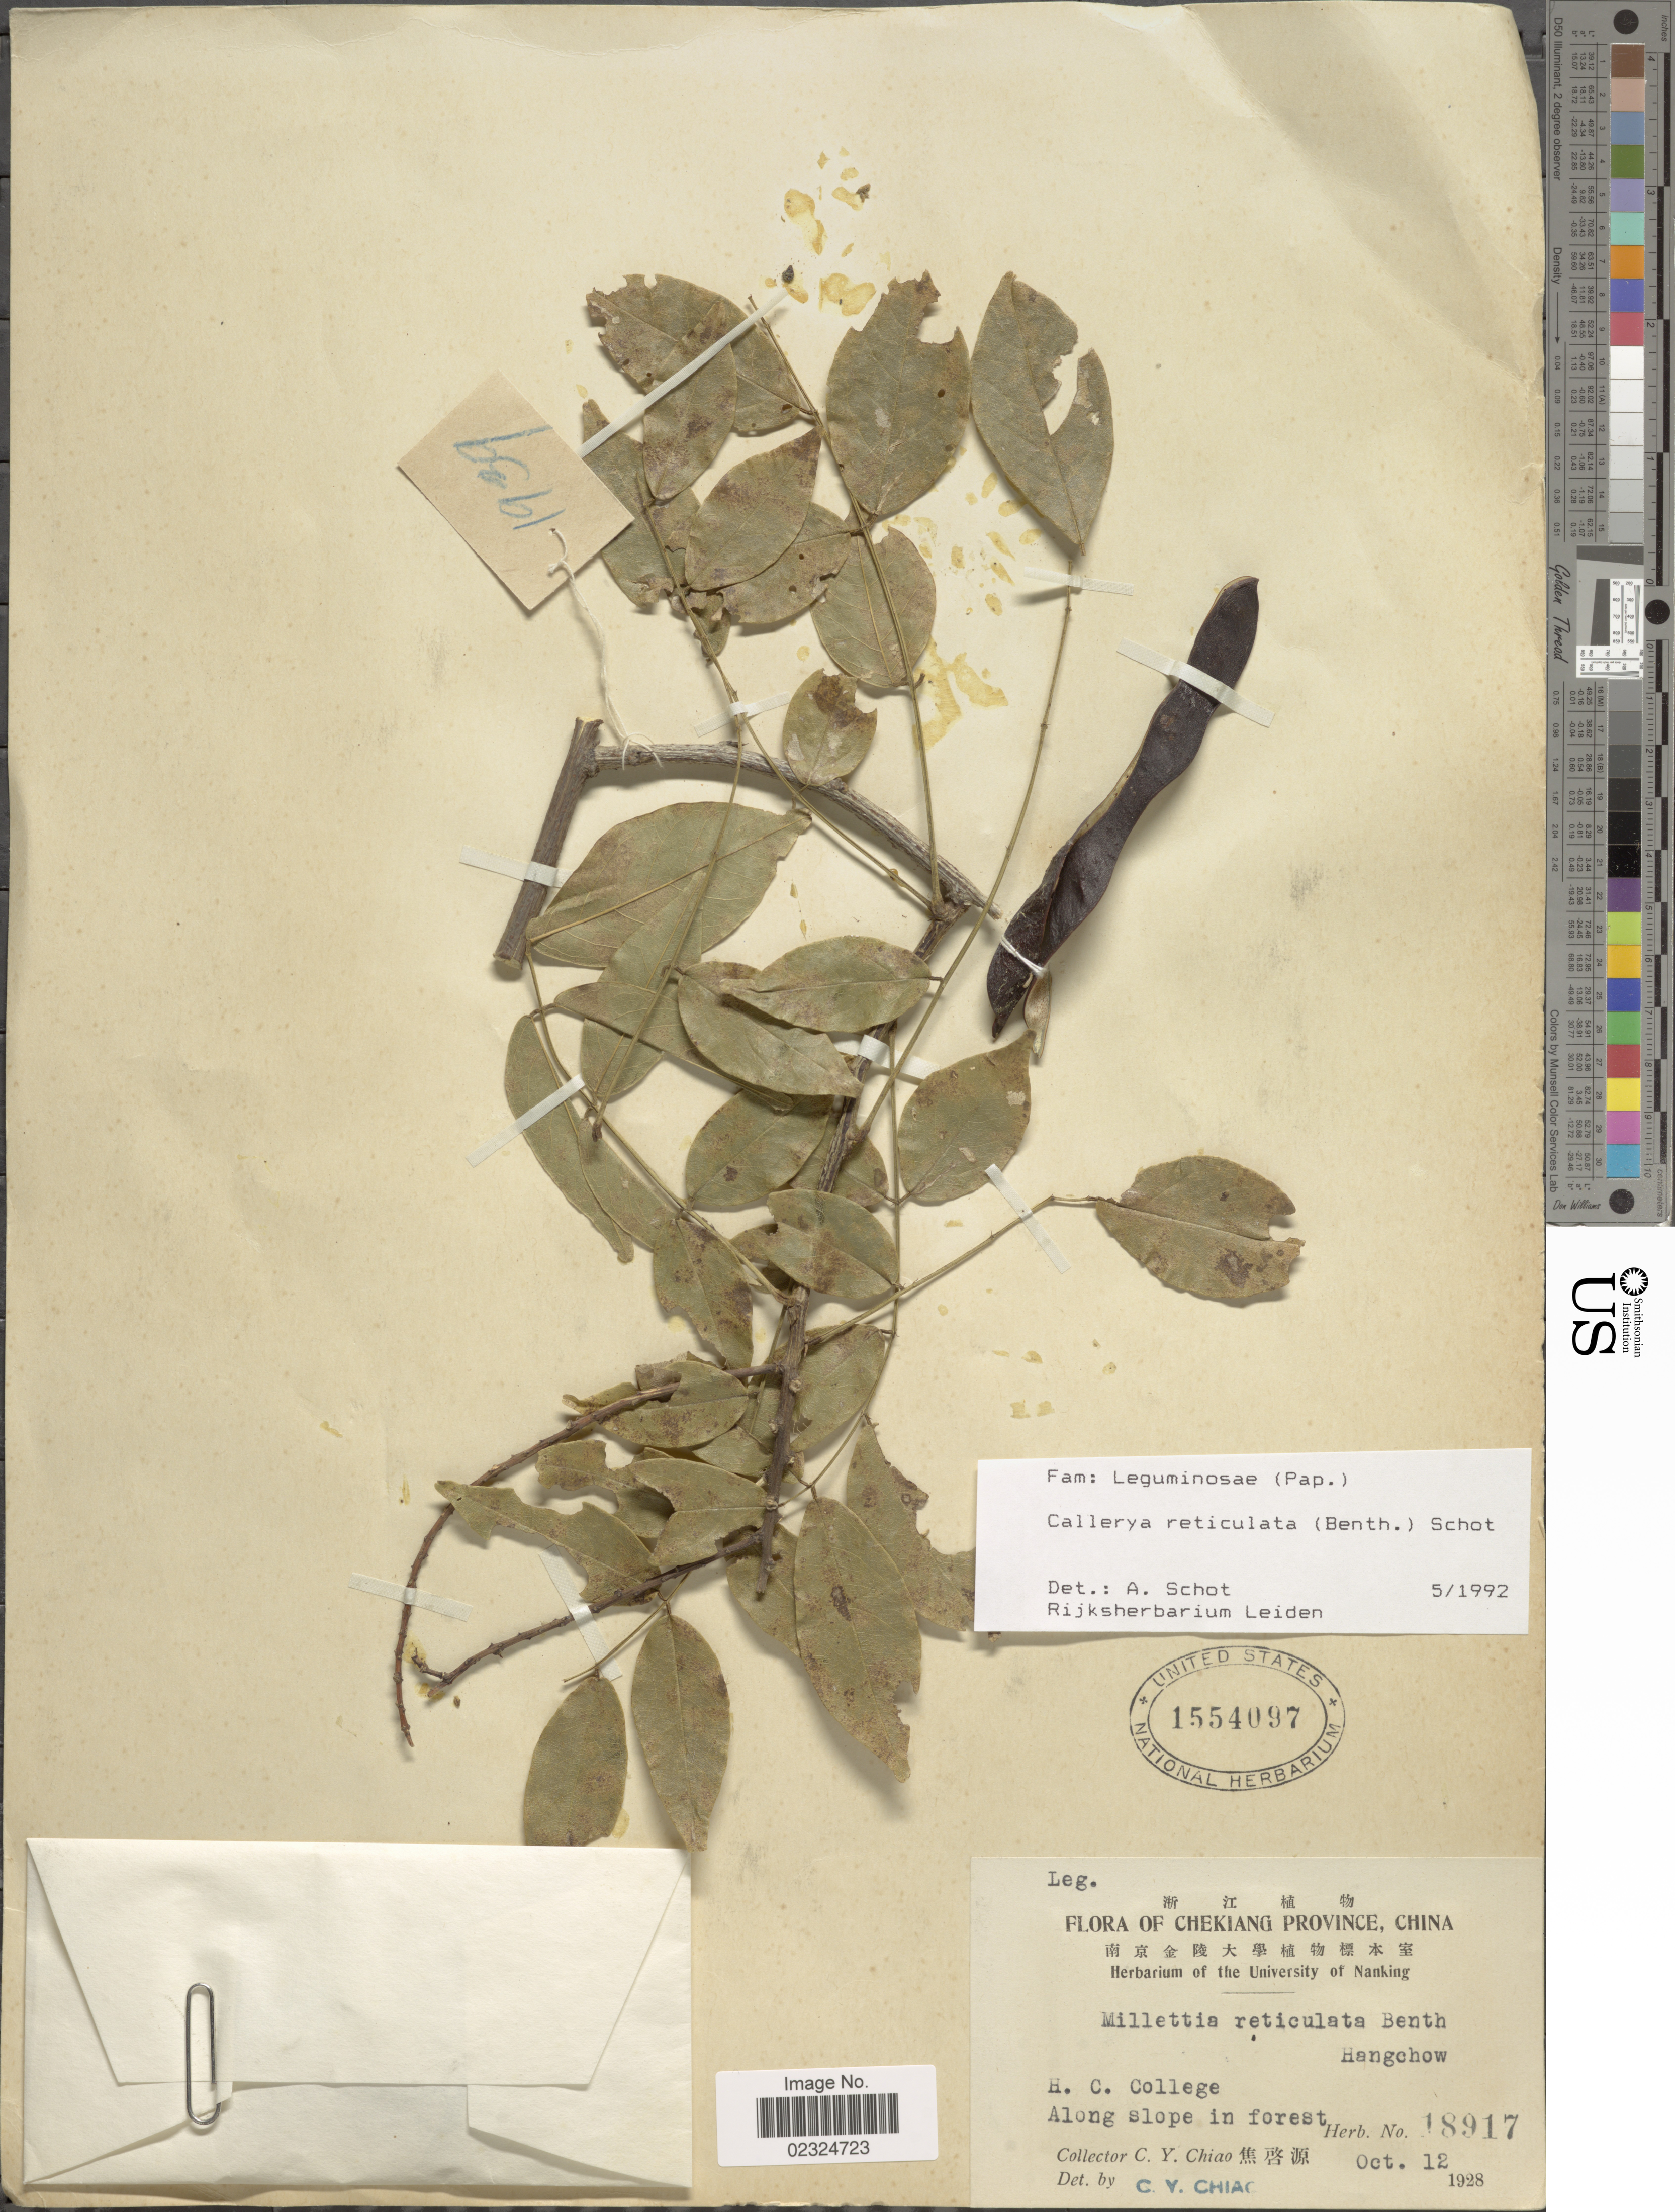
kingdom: Plantae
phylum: Tracheophyta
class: Magnoliopsida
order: Fabales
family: Fabaceae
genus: Wisteriopsis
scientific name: Wisteriopsis reticulata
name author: (Benth.) J. Compton & Schrire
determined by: Strong, Mark T., (BOT), Smithsonian Institution - National Museum of Natural History (UNITED STATES)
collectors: C. Y. Chiao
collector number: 18917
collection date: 1928-10-12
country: China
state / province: Zhejiang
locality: H. C. College, Along slope in forest, Hangchow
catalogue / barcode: US 1554097